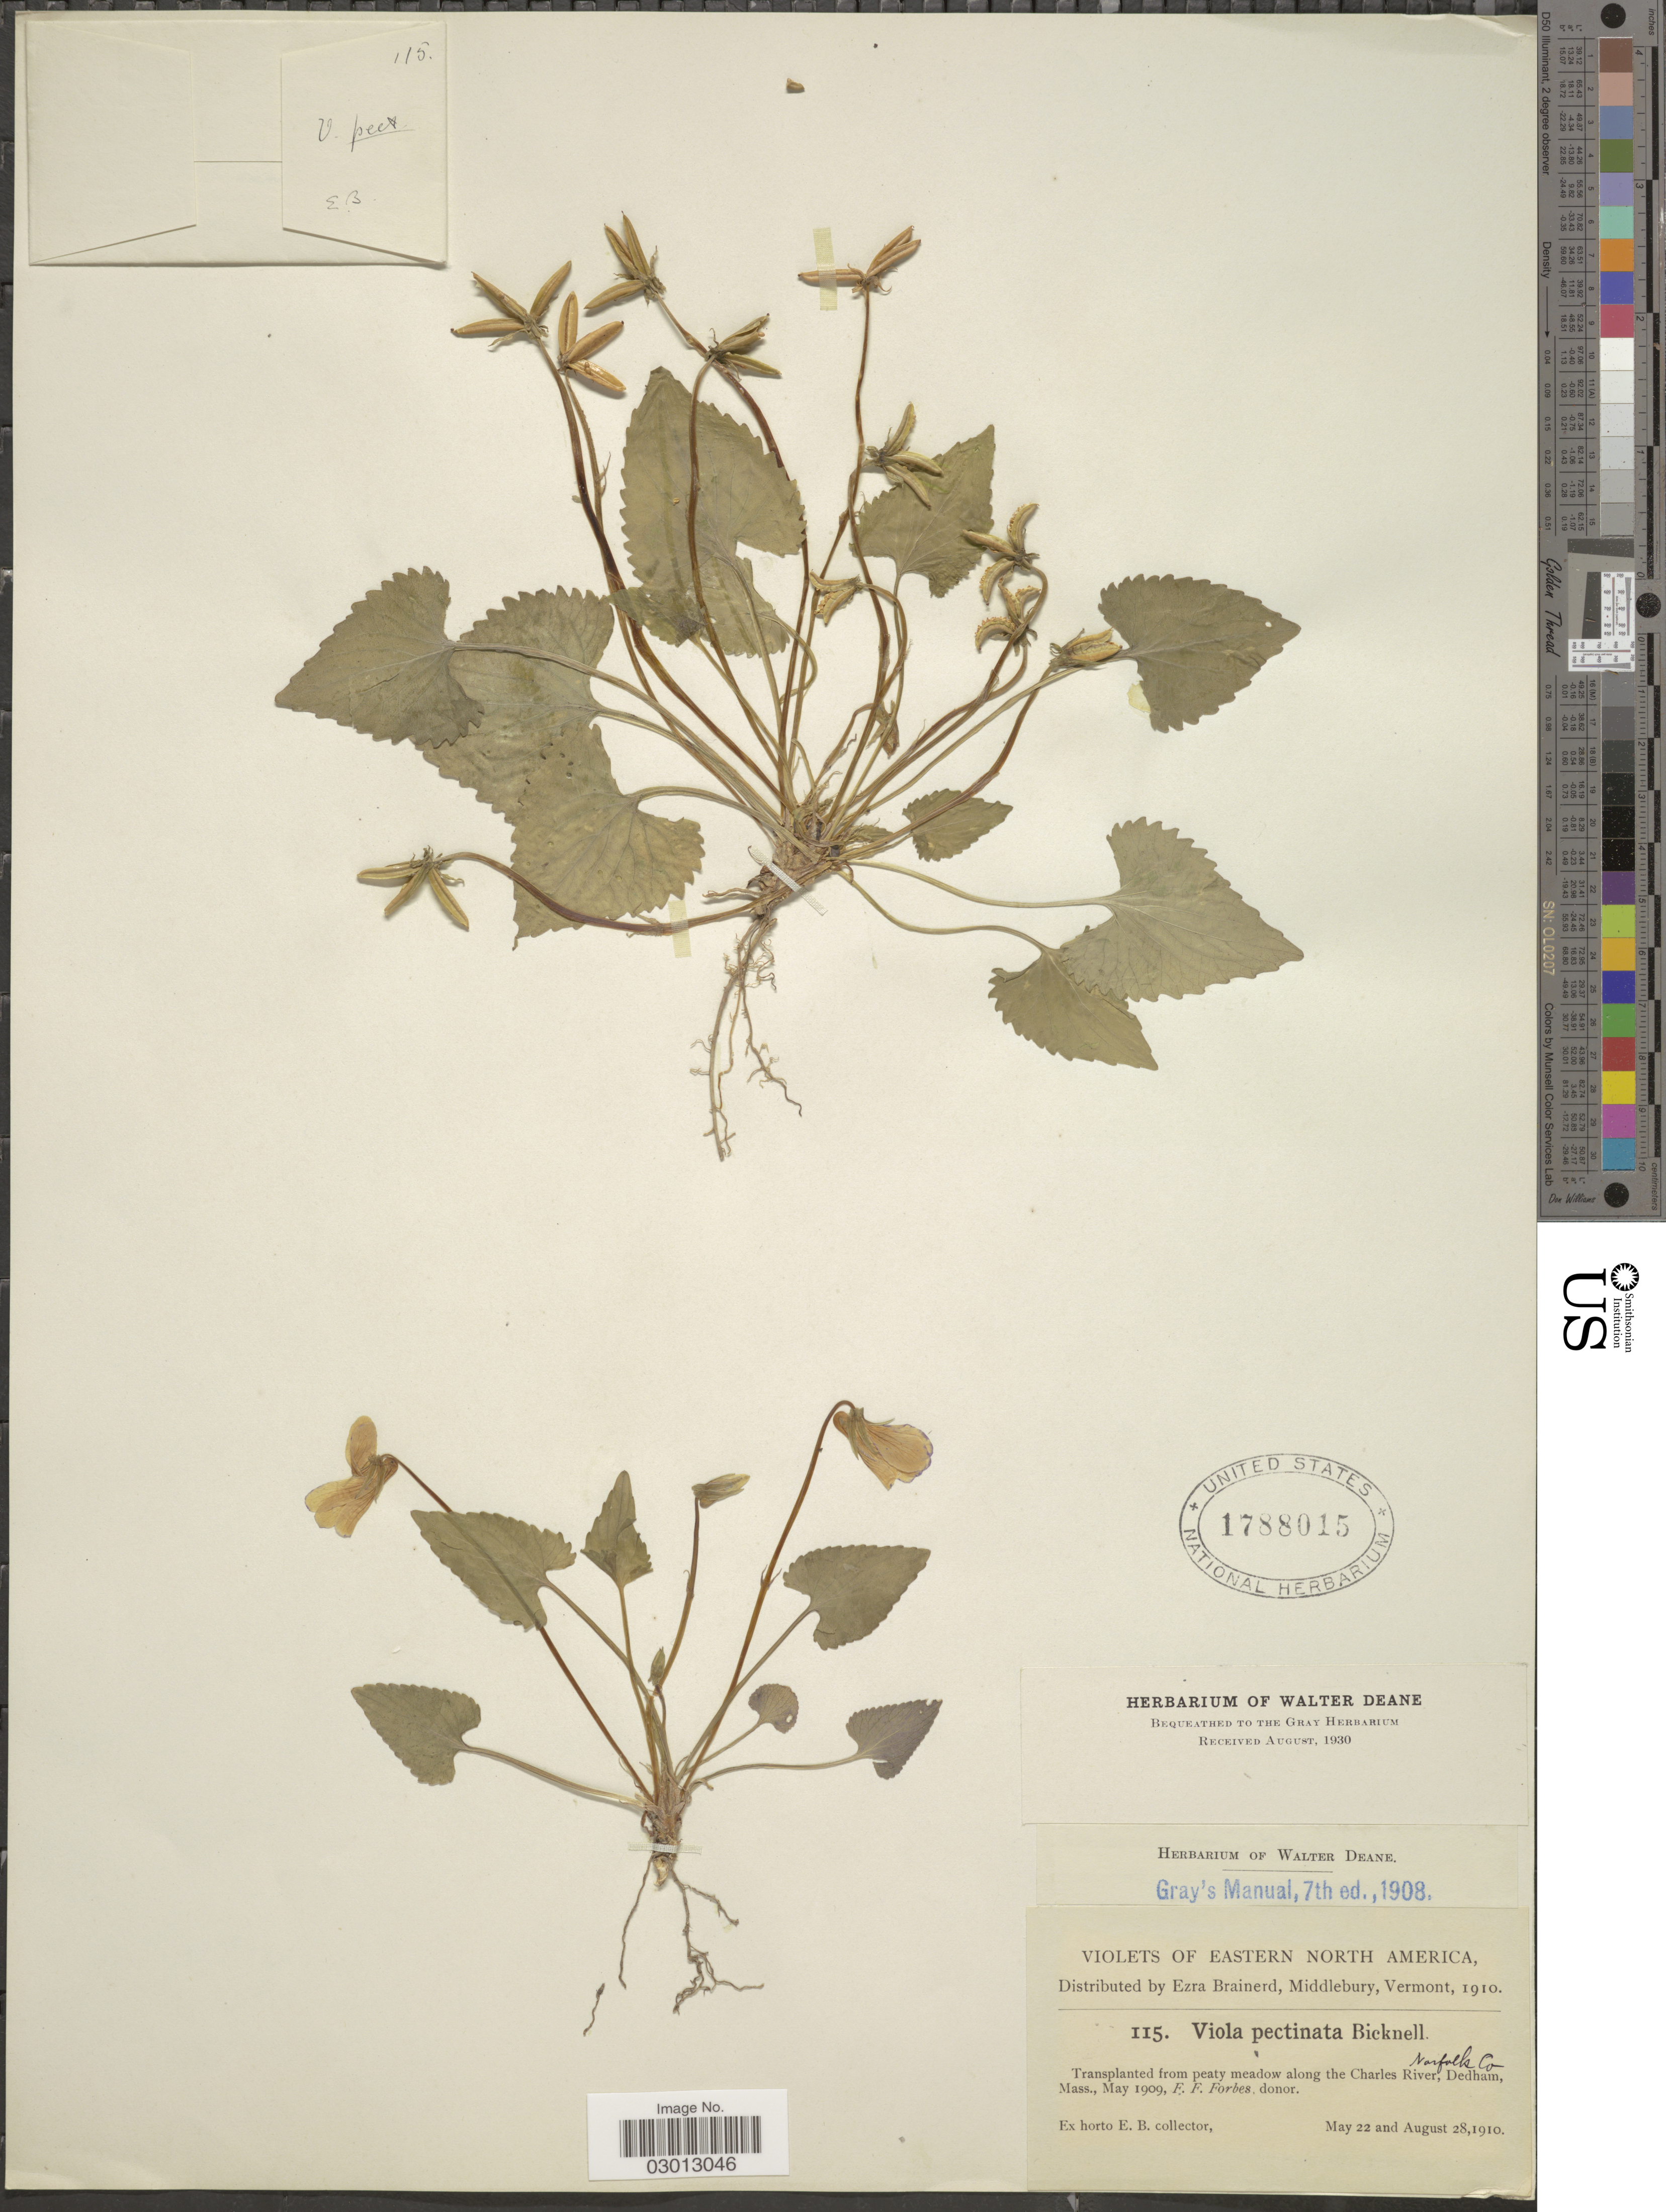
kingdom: Plantae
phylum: Tracheophyta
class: Magnoliopsida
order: Malpighiales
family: Violaceae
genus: Viola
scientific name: Viola pectinata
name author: E.P. Bicknell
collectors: ex herb. Ezra Brainerd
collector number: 115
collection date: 1910-05-22/1910-08-28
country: United States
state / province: Massachusetts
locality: Eastern North America. Transplanted from peaty meadow along the Charles River, Dedham, Mass. Norfolk Co.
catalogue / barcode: US 17788015